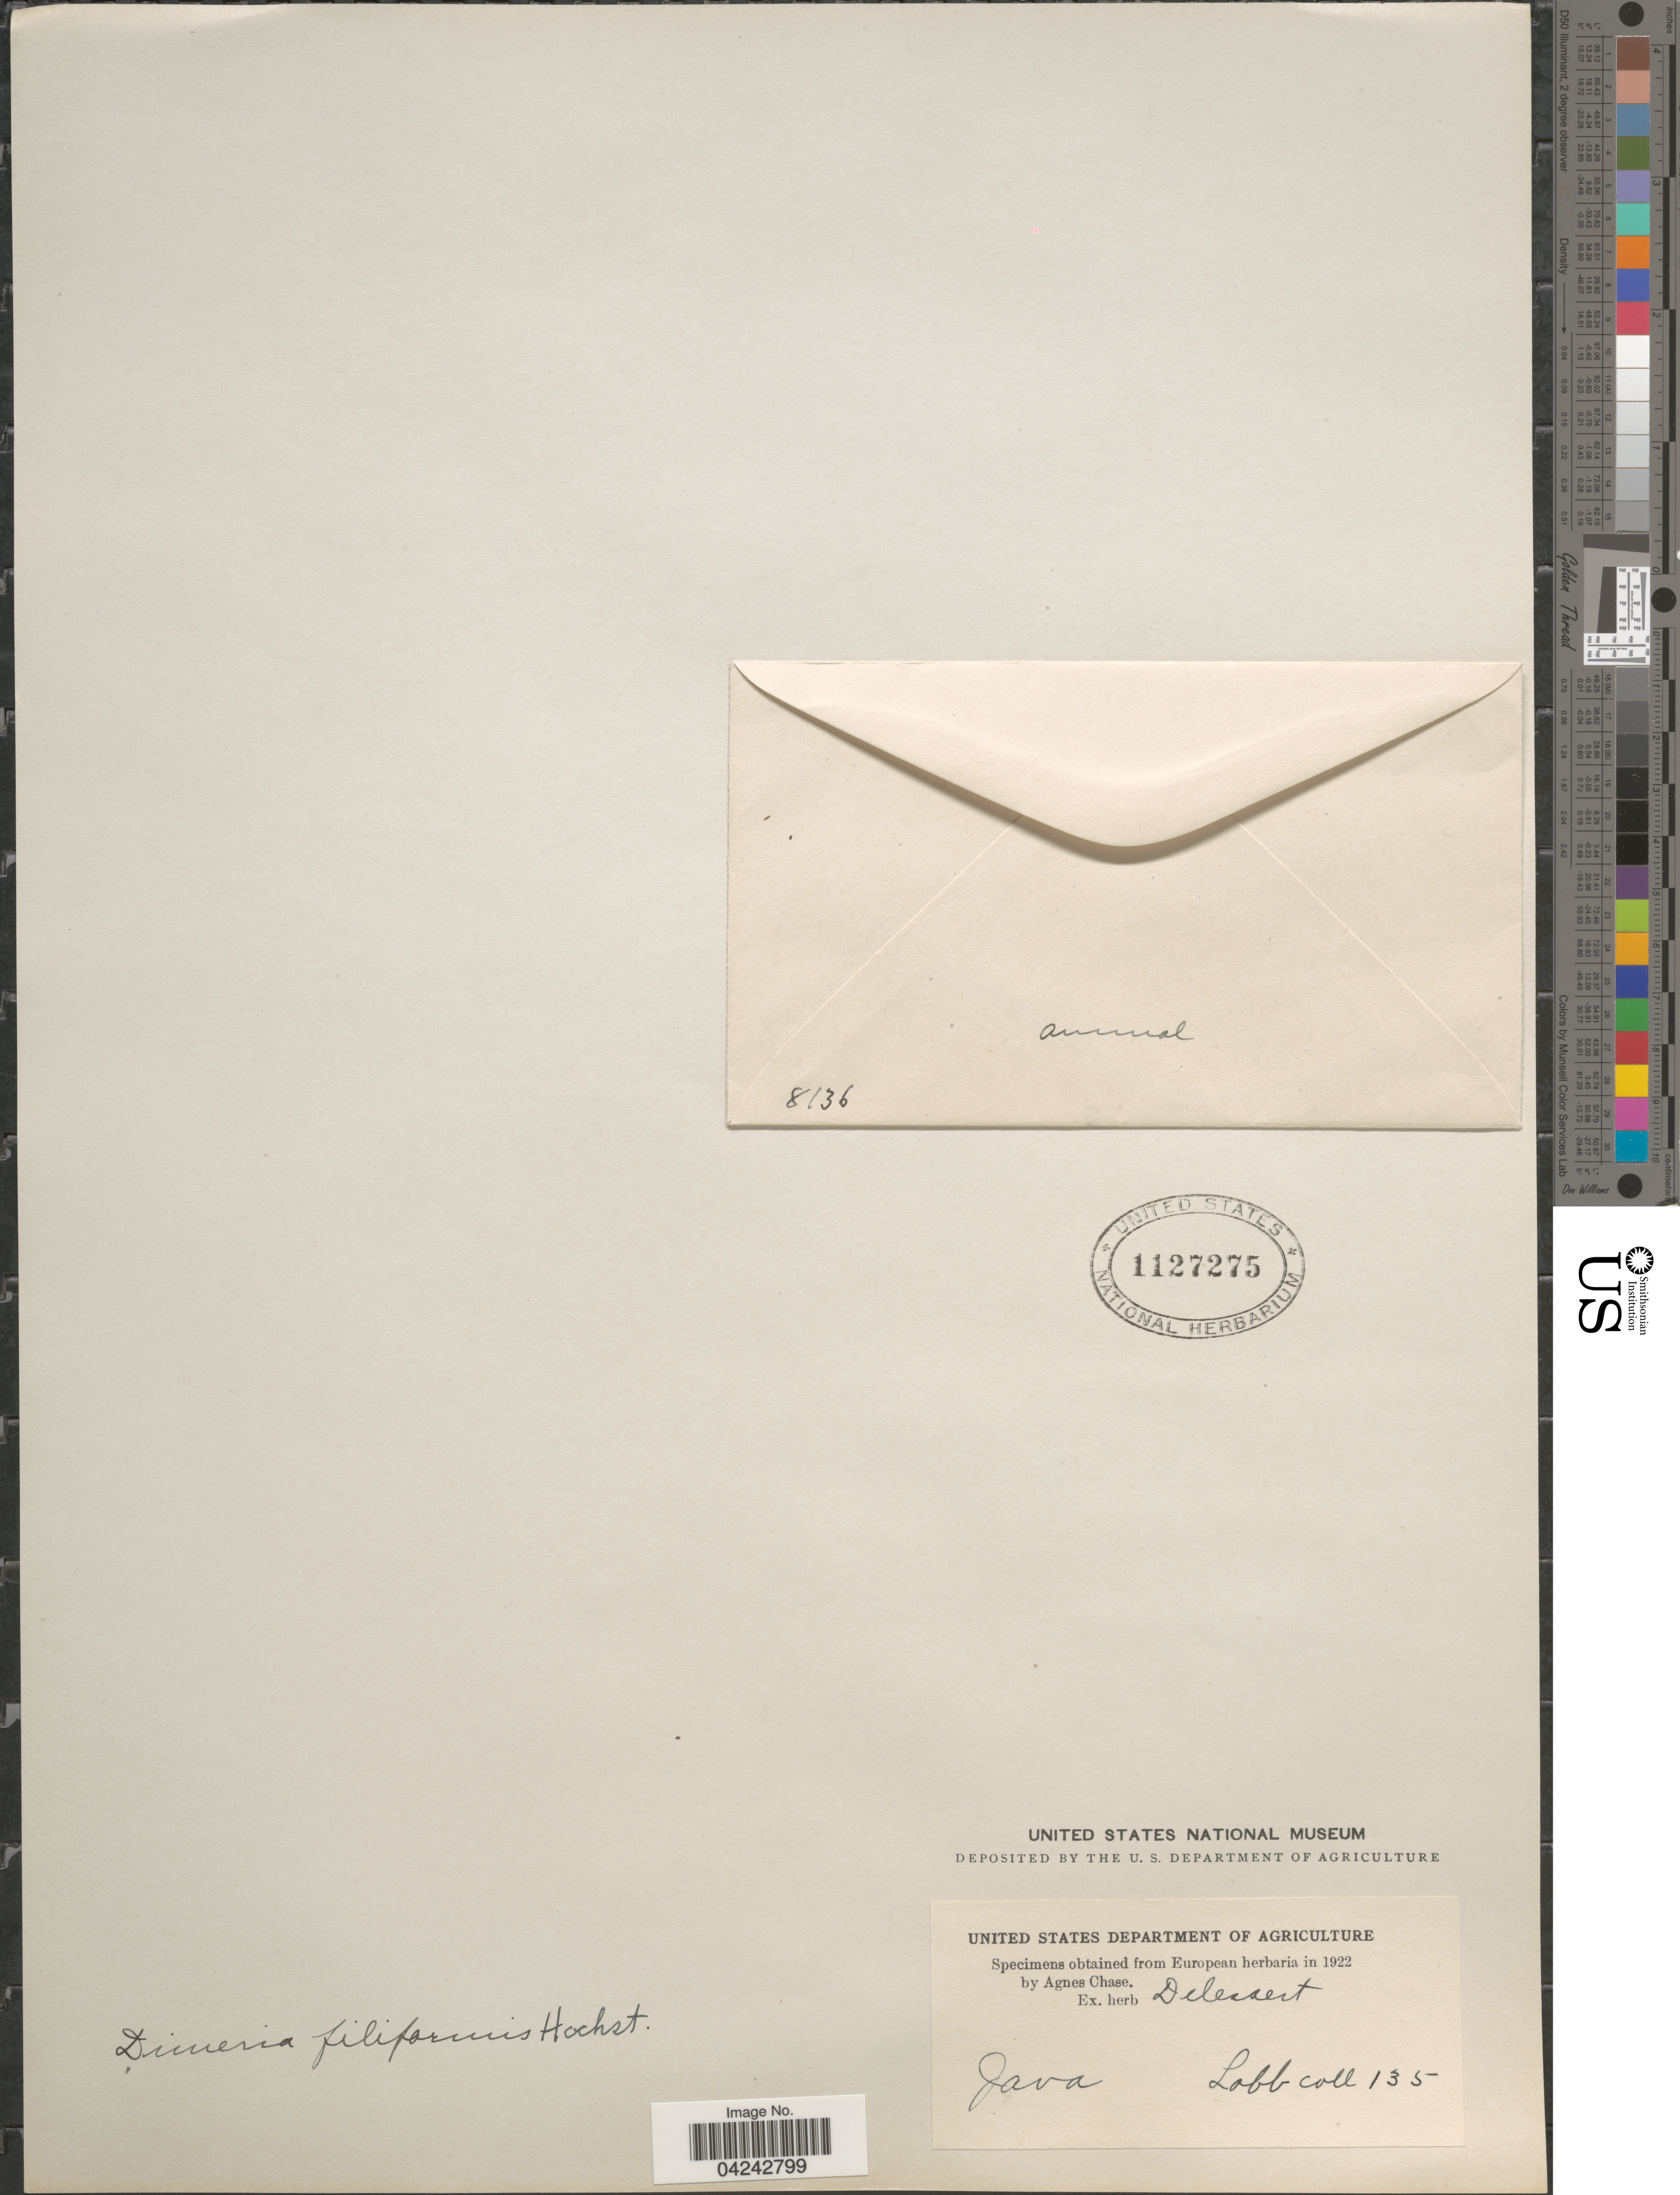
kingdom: Plantae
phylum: Tracheophyta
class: Liliopsida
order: Poales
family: Poaceae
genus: Dimeria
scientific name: Dimeria ornithopoda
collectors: Lobb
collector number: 135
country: Indonesia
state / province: Java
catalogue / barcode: US 1127275